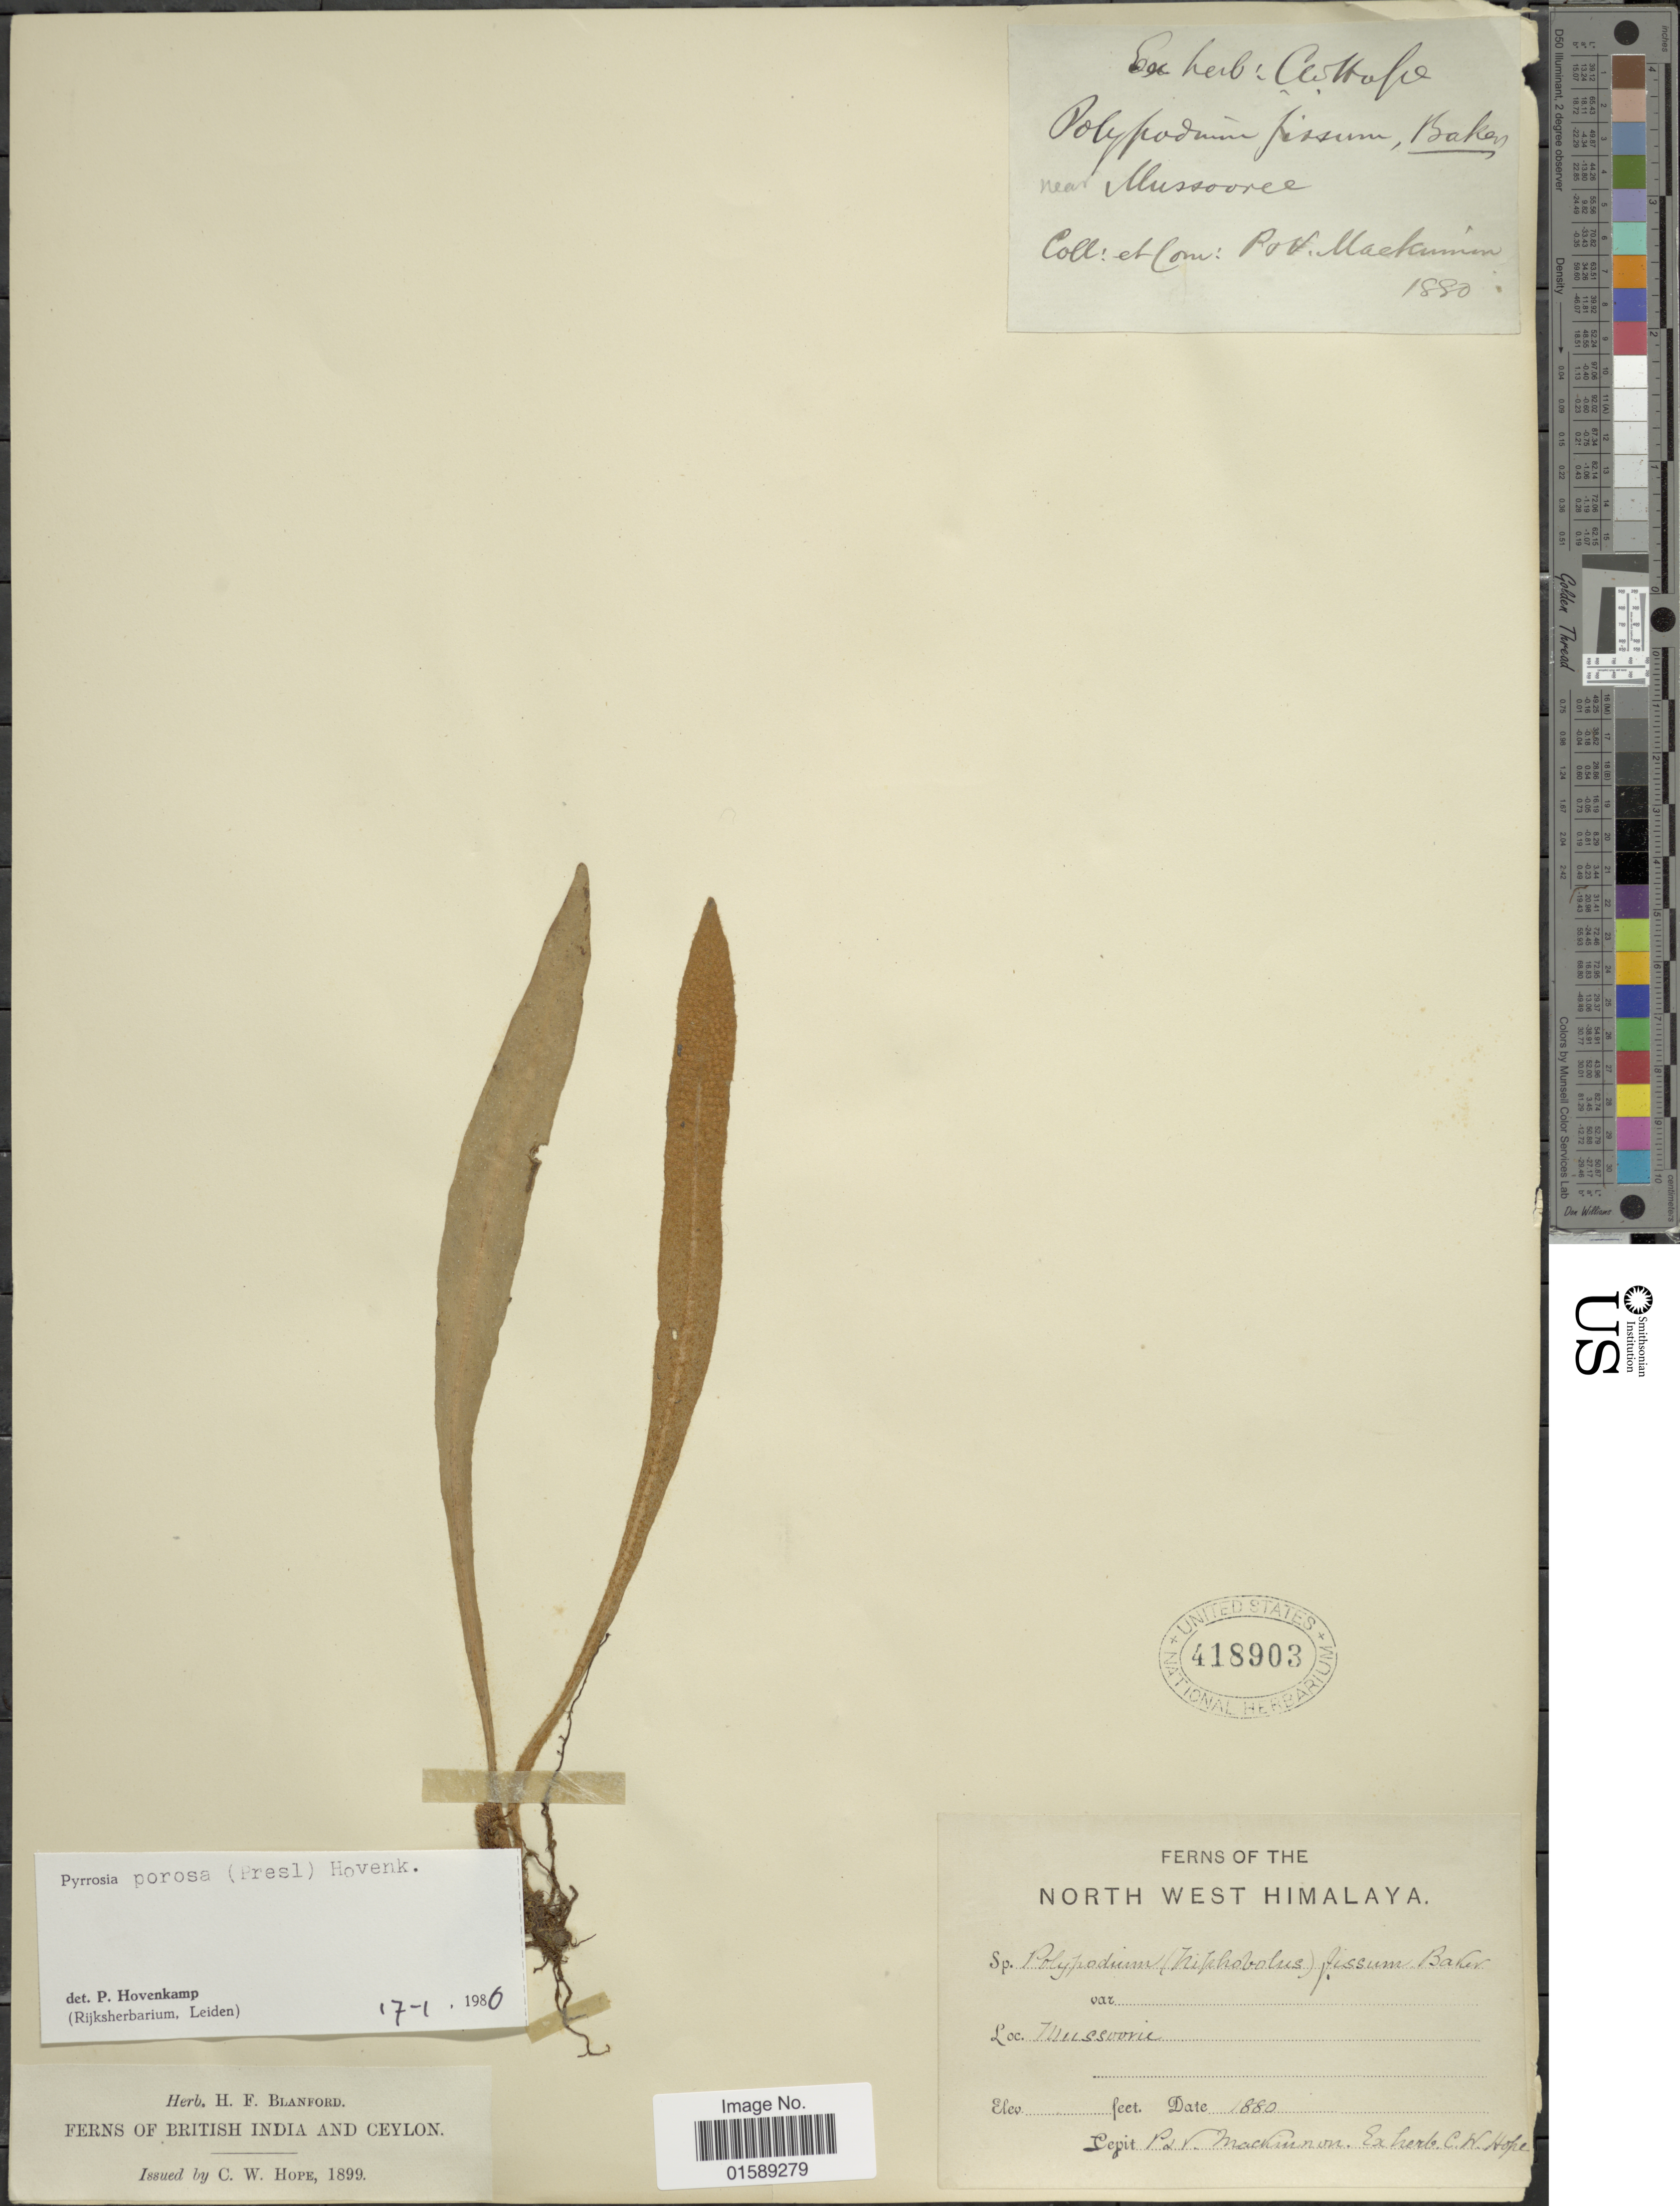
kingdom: Plantae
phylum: Tracheophyta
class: Polypodiopsida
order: Polypodiales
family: Polypodiaceae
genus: Pyrrosia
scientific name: Pyrrosia porosa var. porosa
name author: (C. Presl) Hovenkamp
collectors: P. Mackinnon & V. Mackinnon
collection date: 1880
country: India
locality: North West Himalaya, Mussoorie.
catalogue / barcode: US 418903